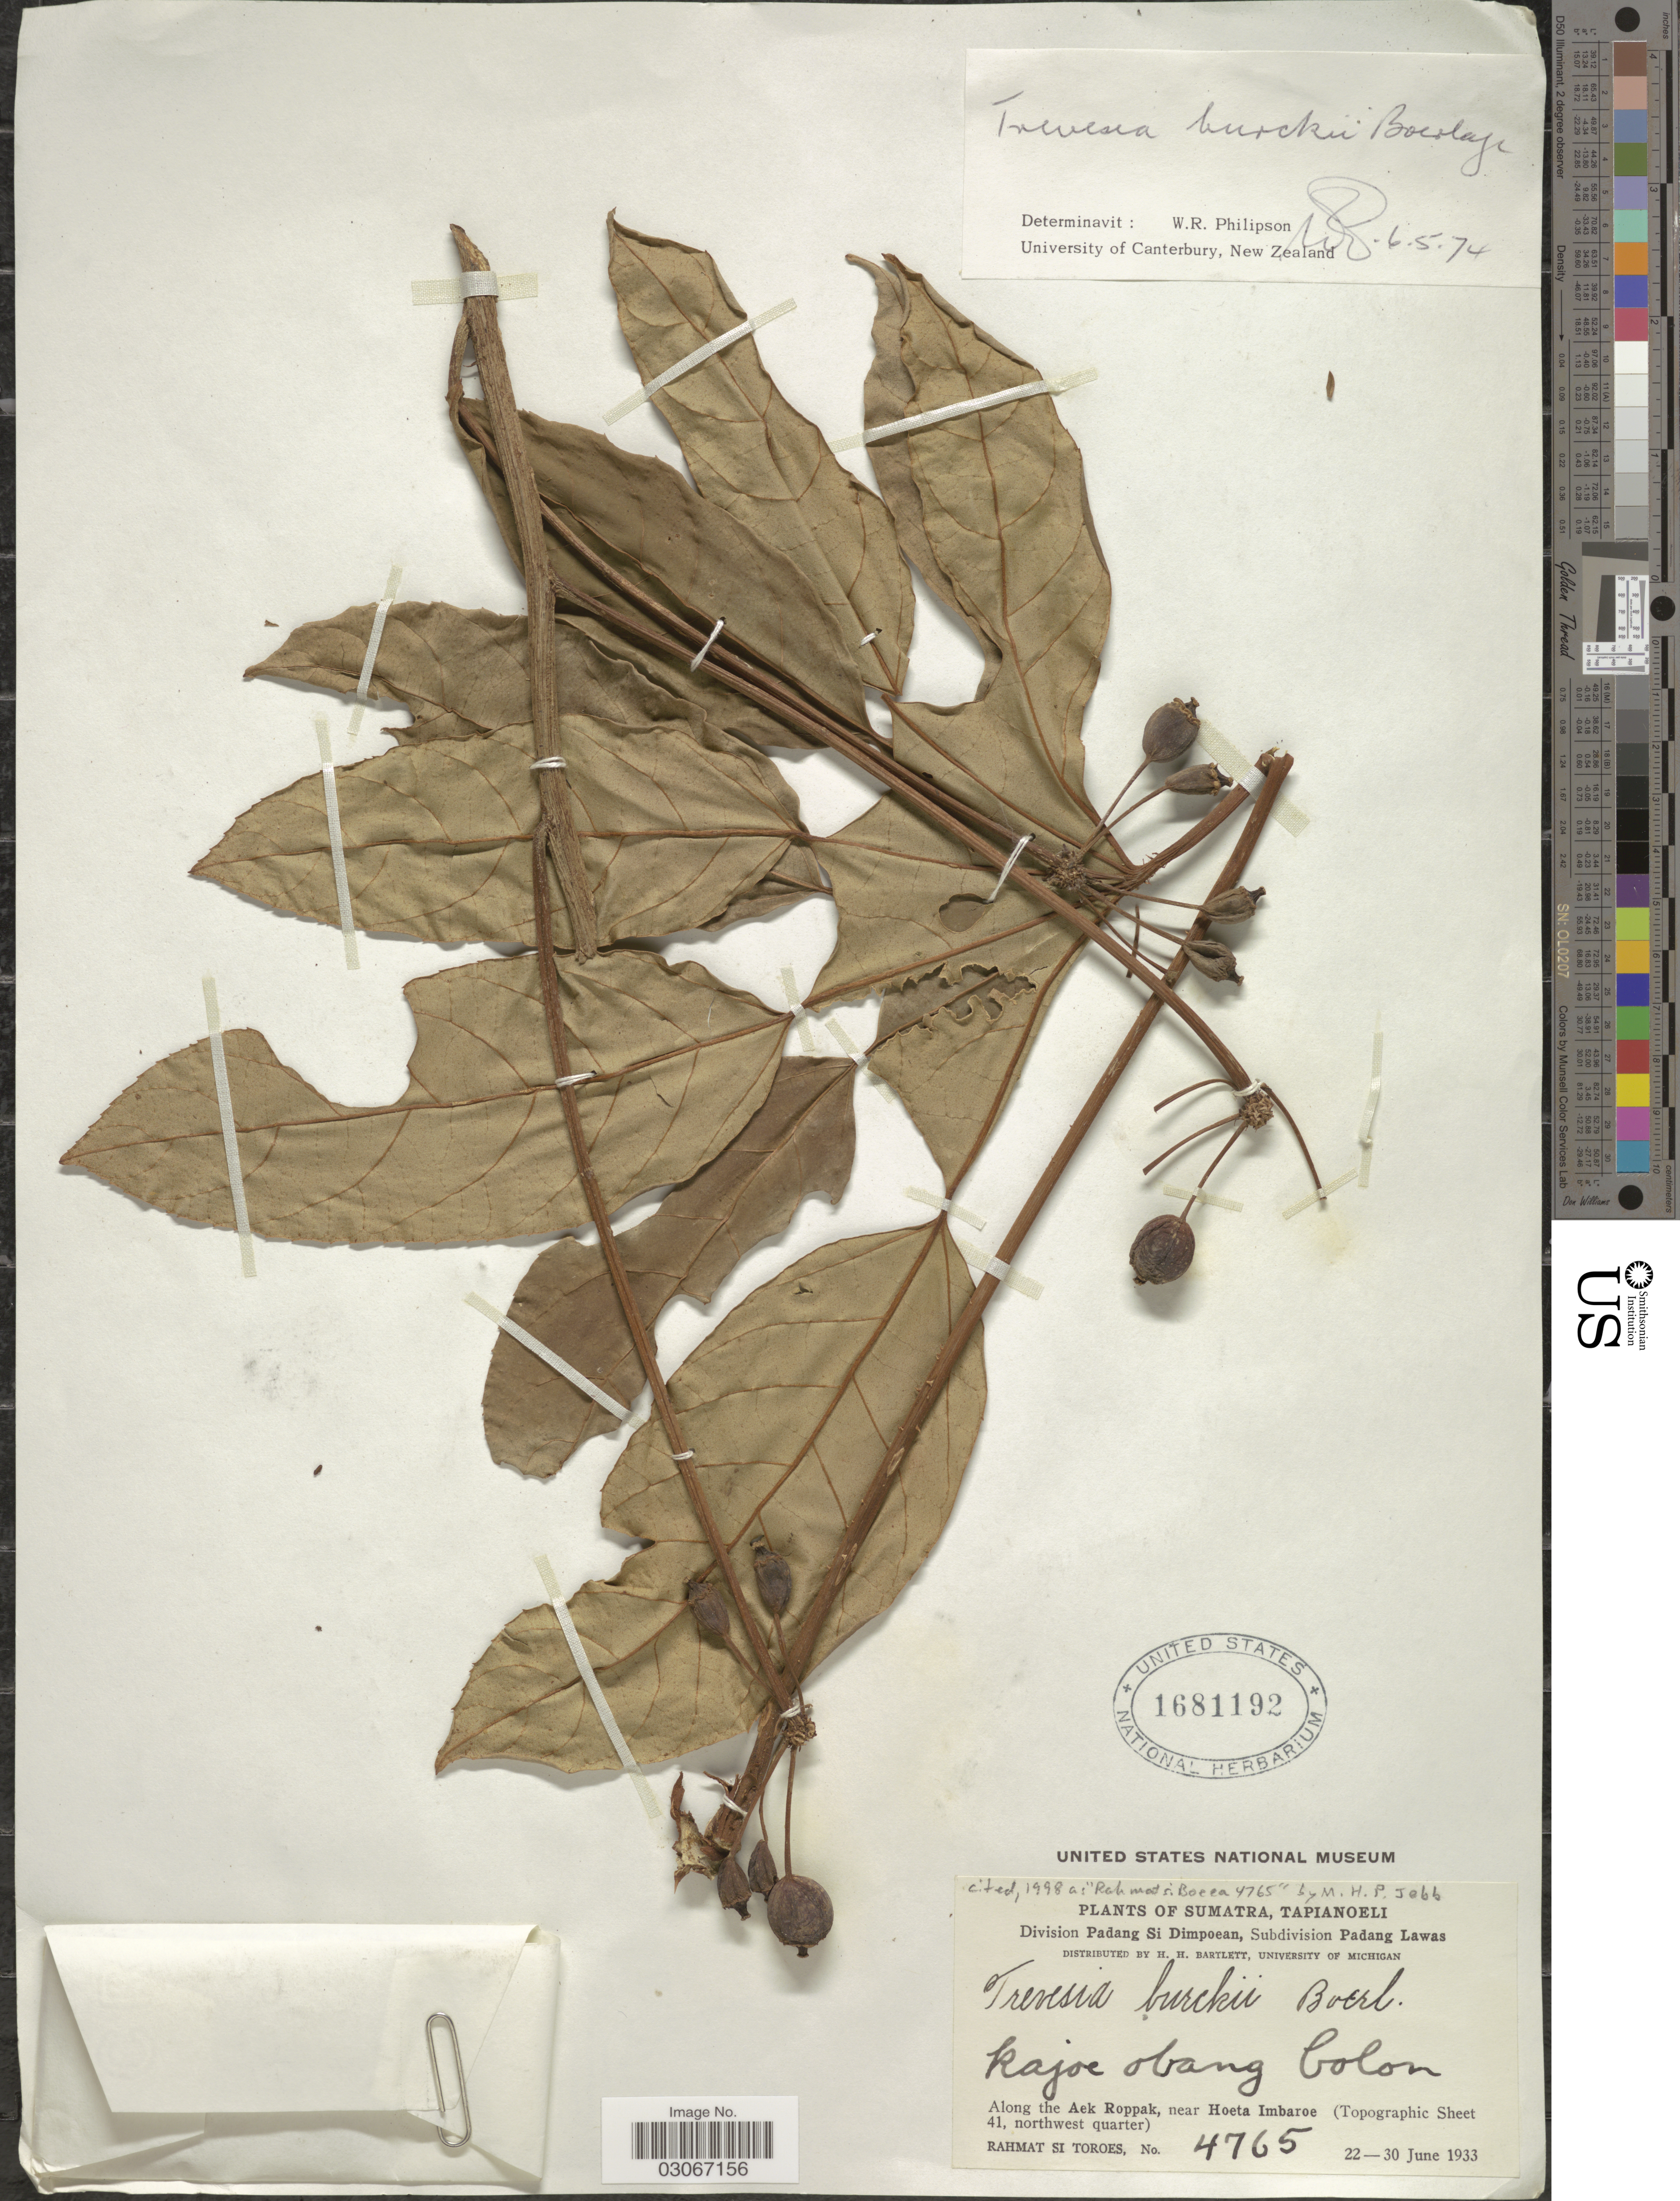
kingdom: Plantae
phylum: Tracheophyta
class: Magnoliopsida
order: Apiales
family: Araliaceae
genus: Trevesia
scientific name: Trevesia burckii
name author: Boerl.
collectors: Rahmat Si Boeea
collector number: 4765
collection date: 1933-06-22/1933-06-30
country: Indonesia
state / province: Sumatra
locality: Sumatra, Tapianoeli. Division Padang Si Dimpoean, Subdivision Padang Lawas. Along the Aek Roppak, near Hoeta Imbaroe (Topographic Sheet 41, northwest quarter).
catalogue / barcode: US 1681192